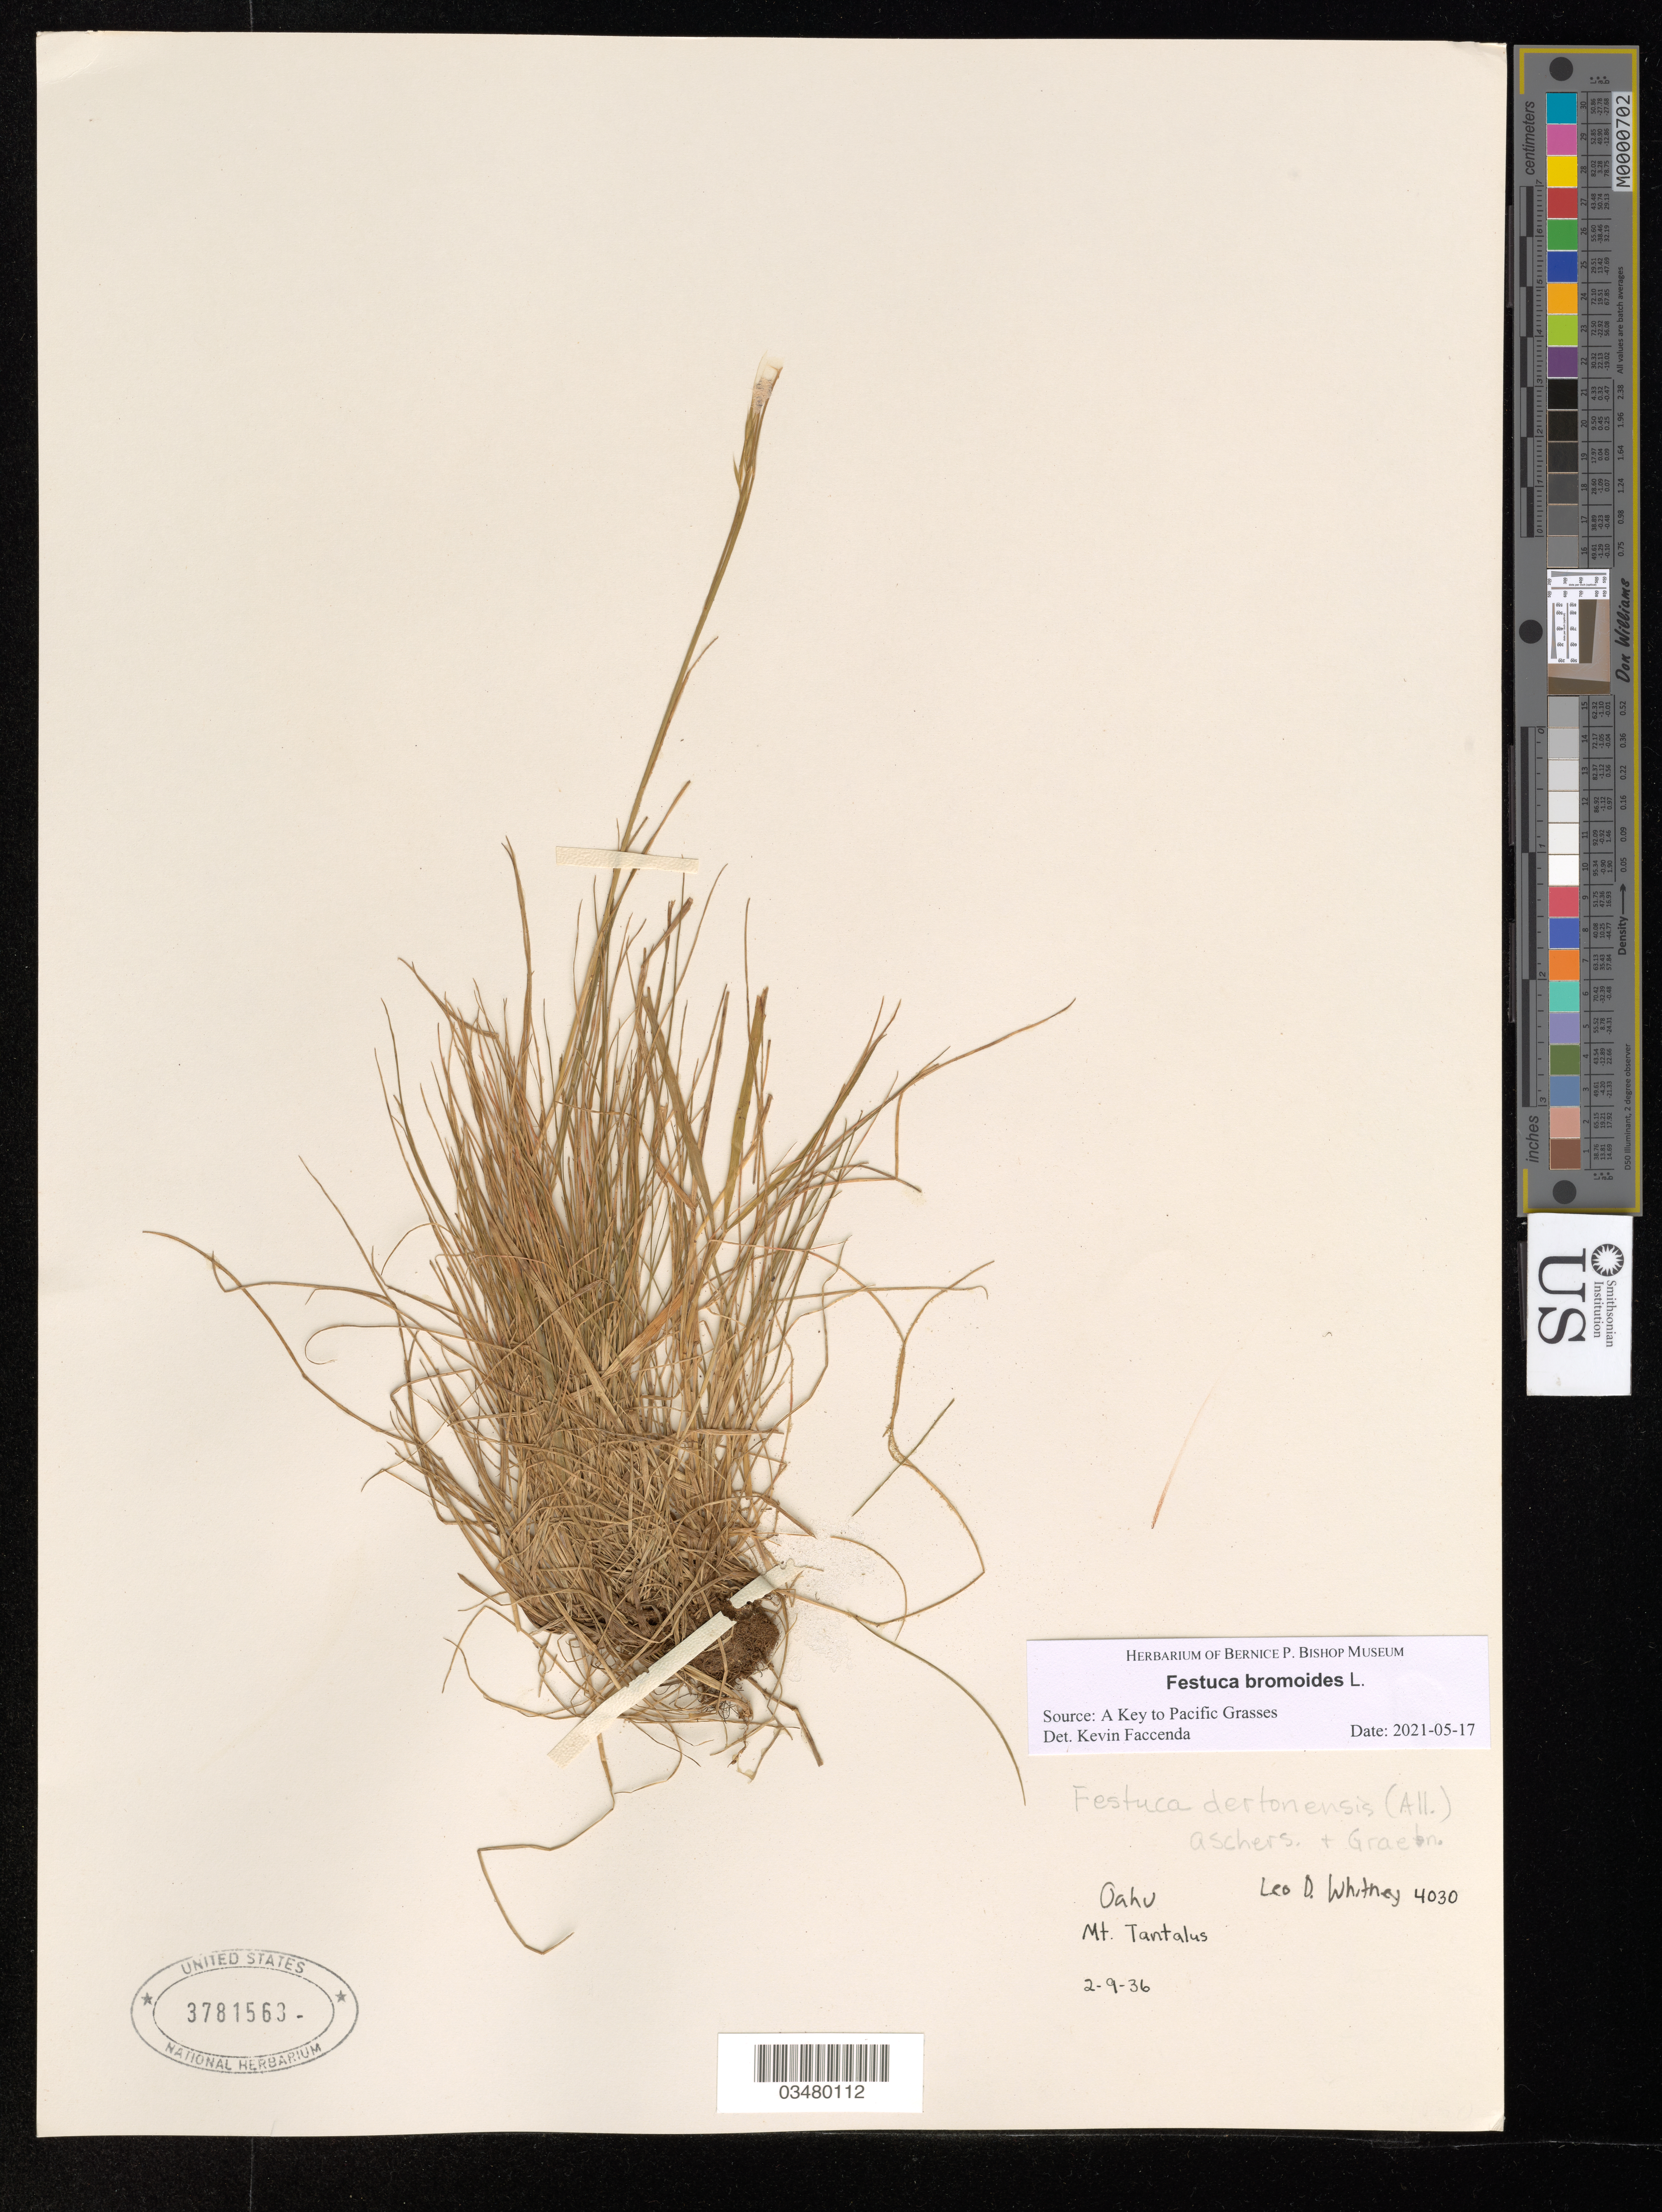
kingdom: Plantae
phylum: Tracheophyta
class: Liliopsida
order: Poales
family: Poaceae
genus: Festuca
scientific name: Festuca bromoides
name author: L.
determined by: Faccenda, K.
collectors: L. Whitney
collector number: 4030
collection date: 1936-02-09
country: United States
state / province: Hawaii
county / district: Honolulu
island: Oahu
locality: Mt. Tantalus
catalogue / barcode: US 3781563